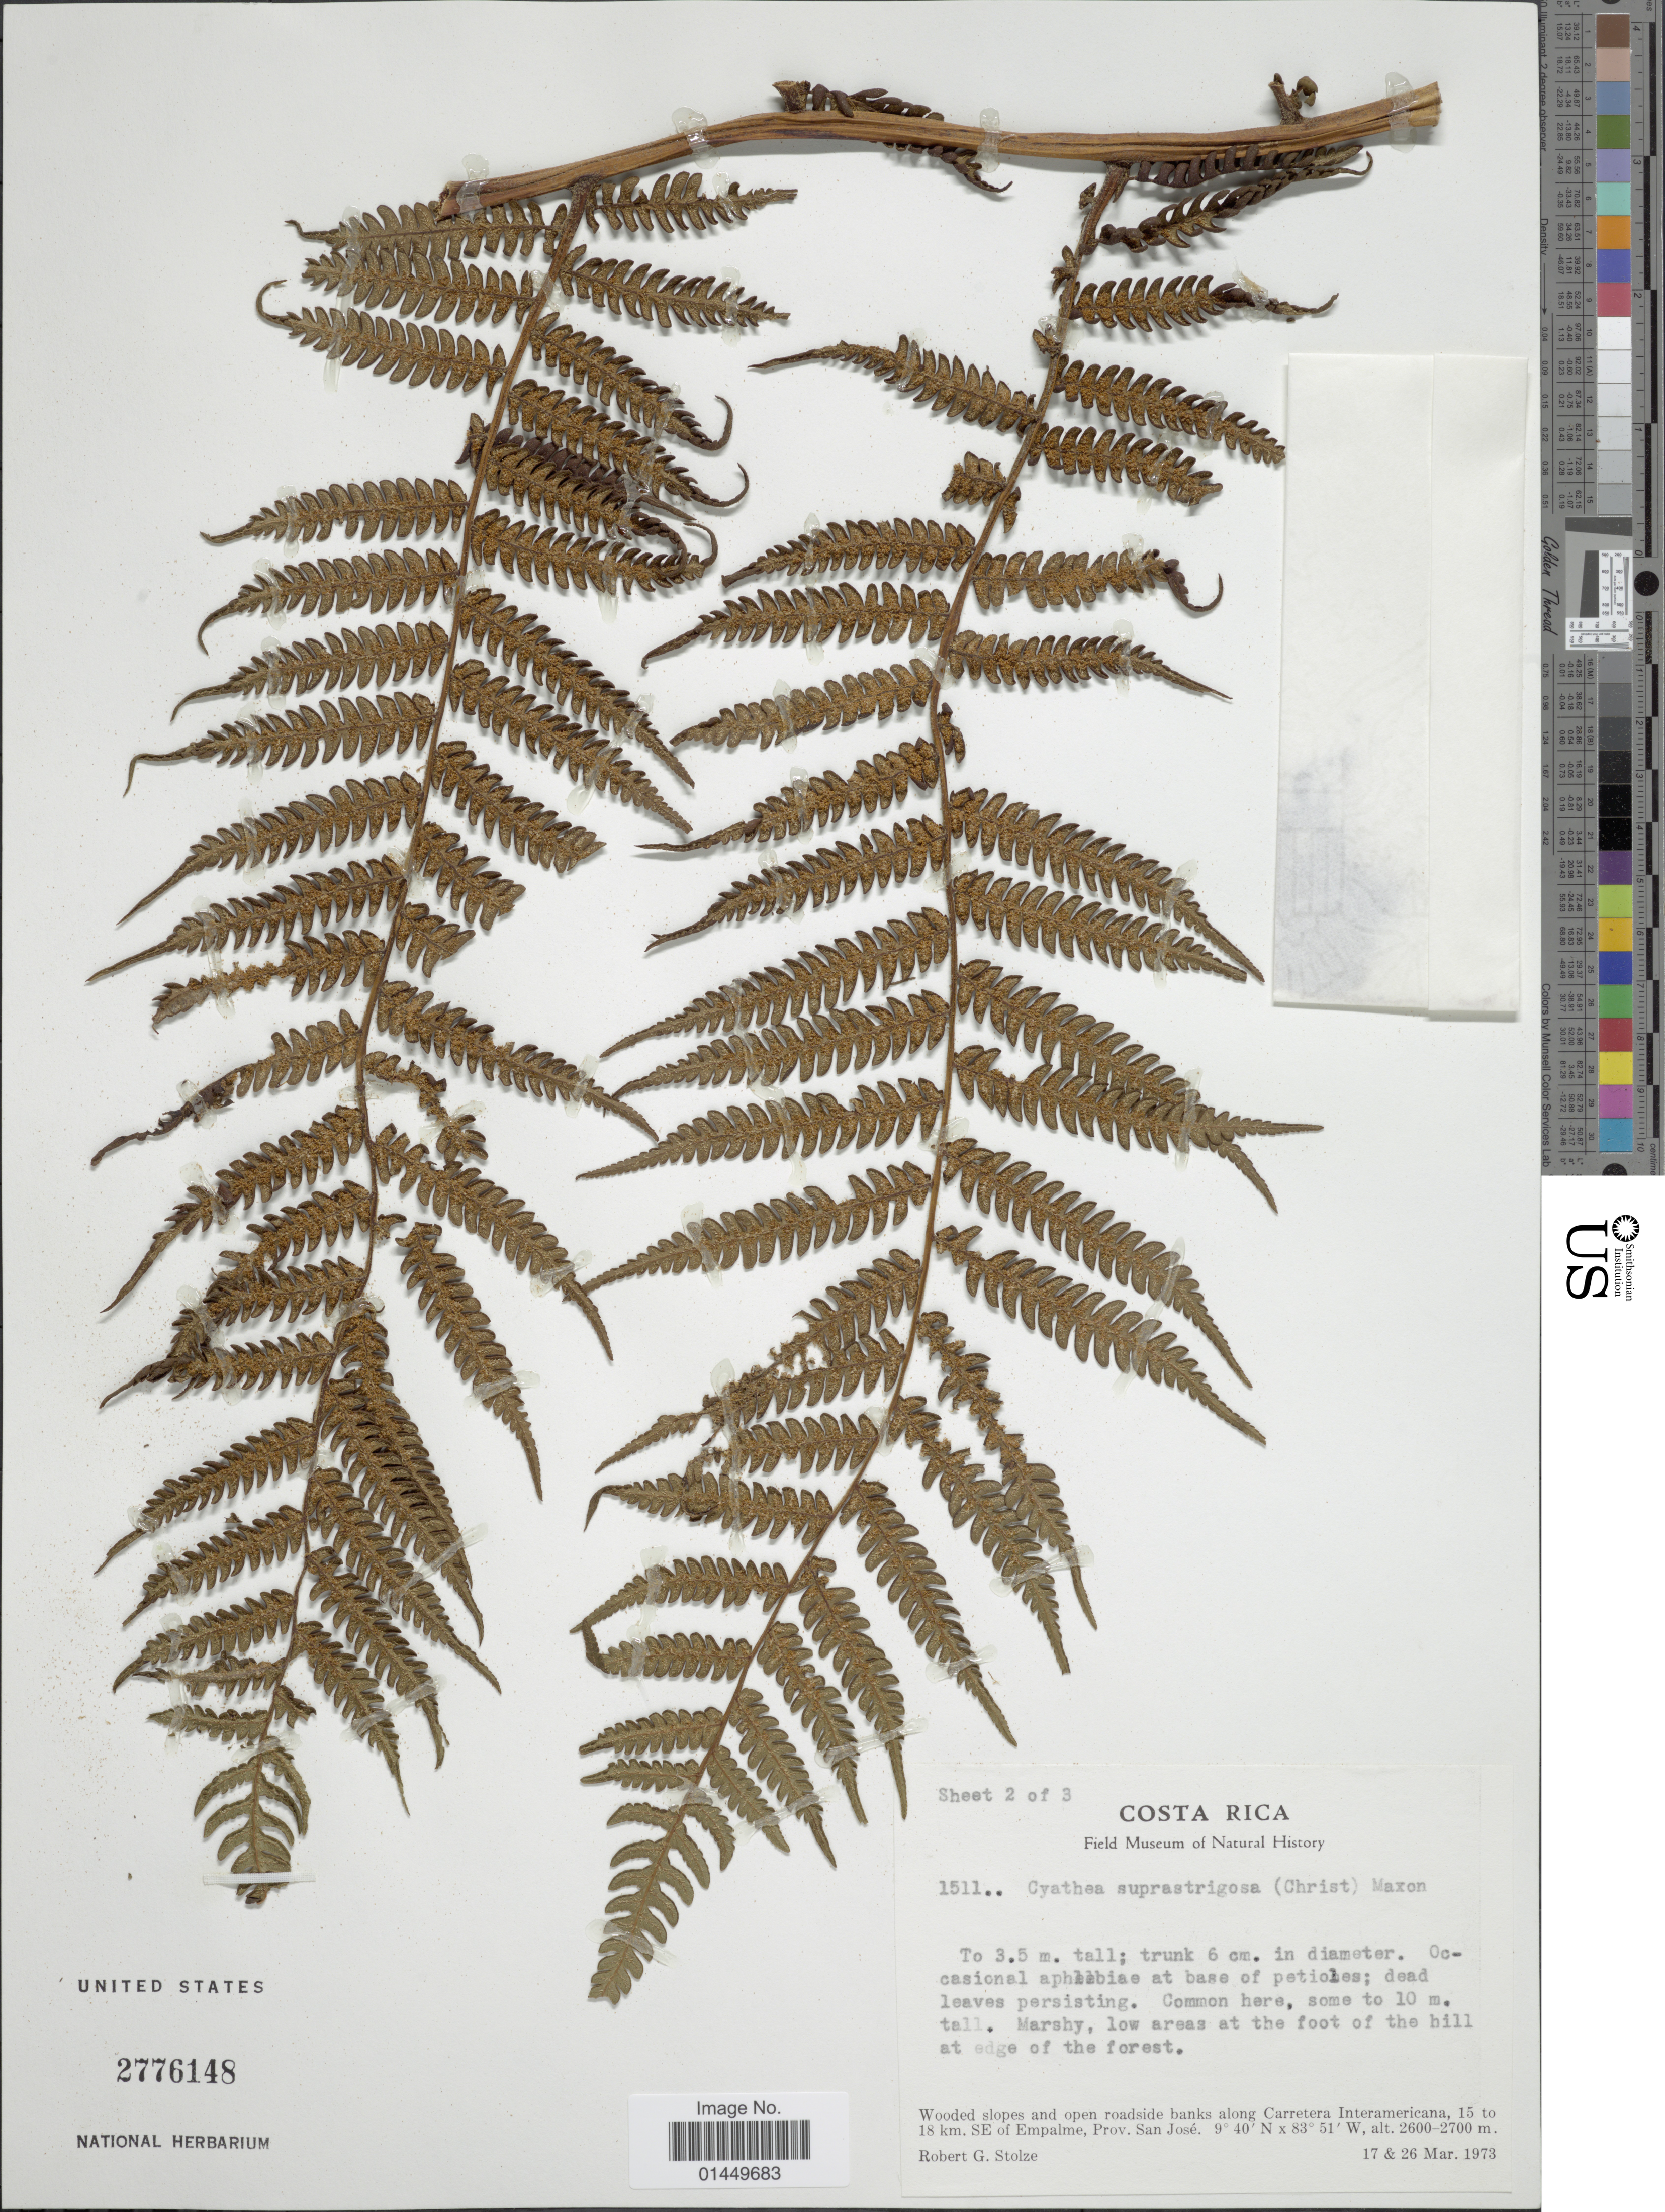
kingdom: Plantae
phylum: Tracheophyta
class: Polypodiopsida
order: Cyatheales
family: Cyatheaceae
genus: Cyathea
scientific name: Cyathea suprastrigosa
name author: (Christ) Maxon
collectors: R. G. Stolze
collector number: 1511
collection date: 1973-03-17/1973-03-26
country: Costa Rica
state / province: San José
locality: Wooded slope and open banks along Carretera Interamericana, 15 to 18 km. SE of Emplame, Prov. San Jose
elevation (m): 2600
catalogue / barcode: US 2776148